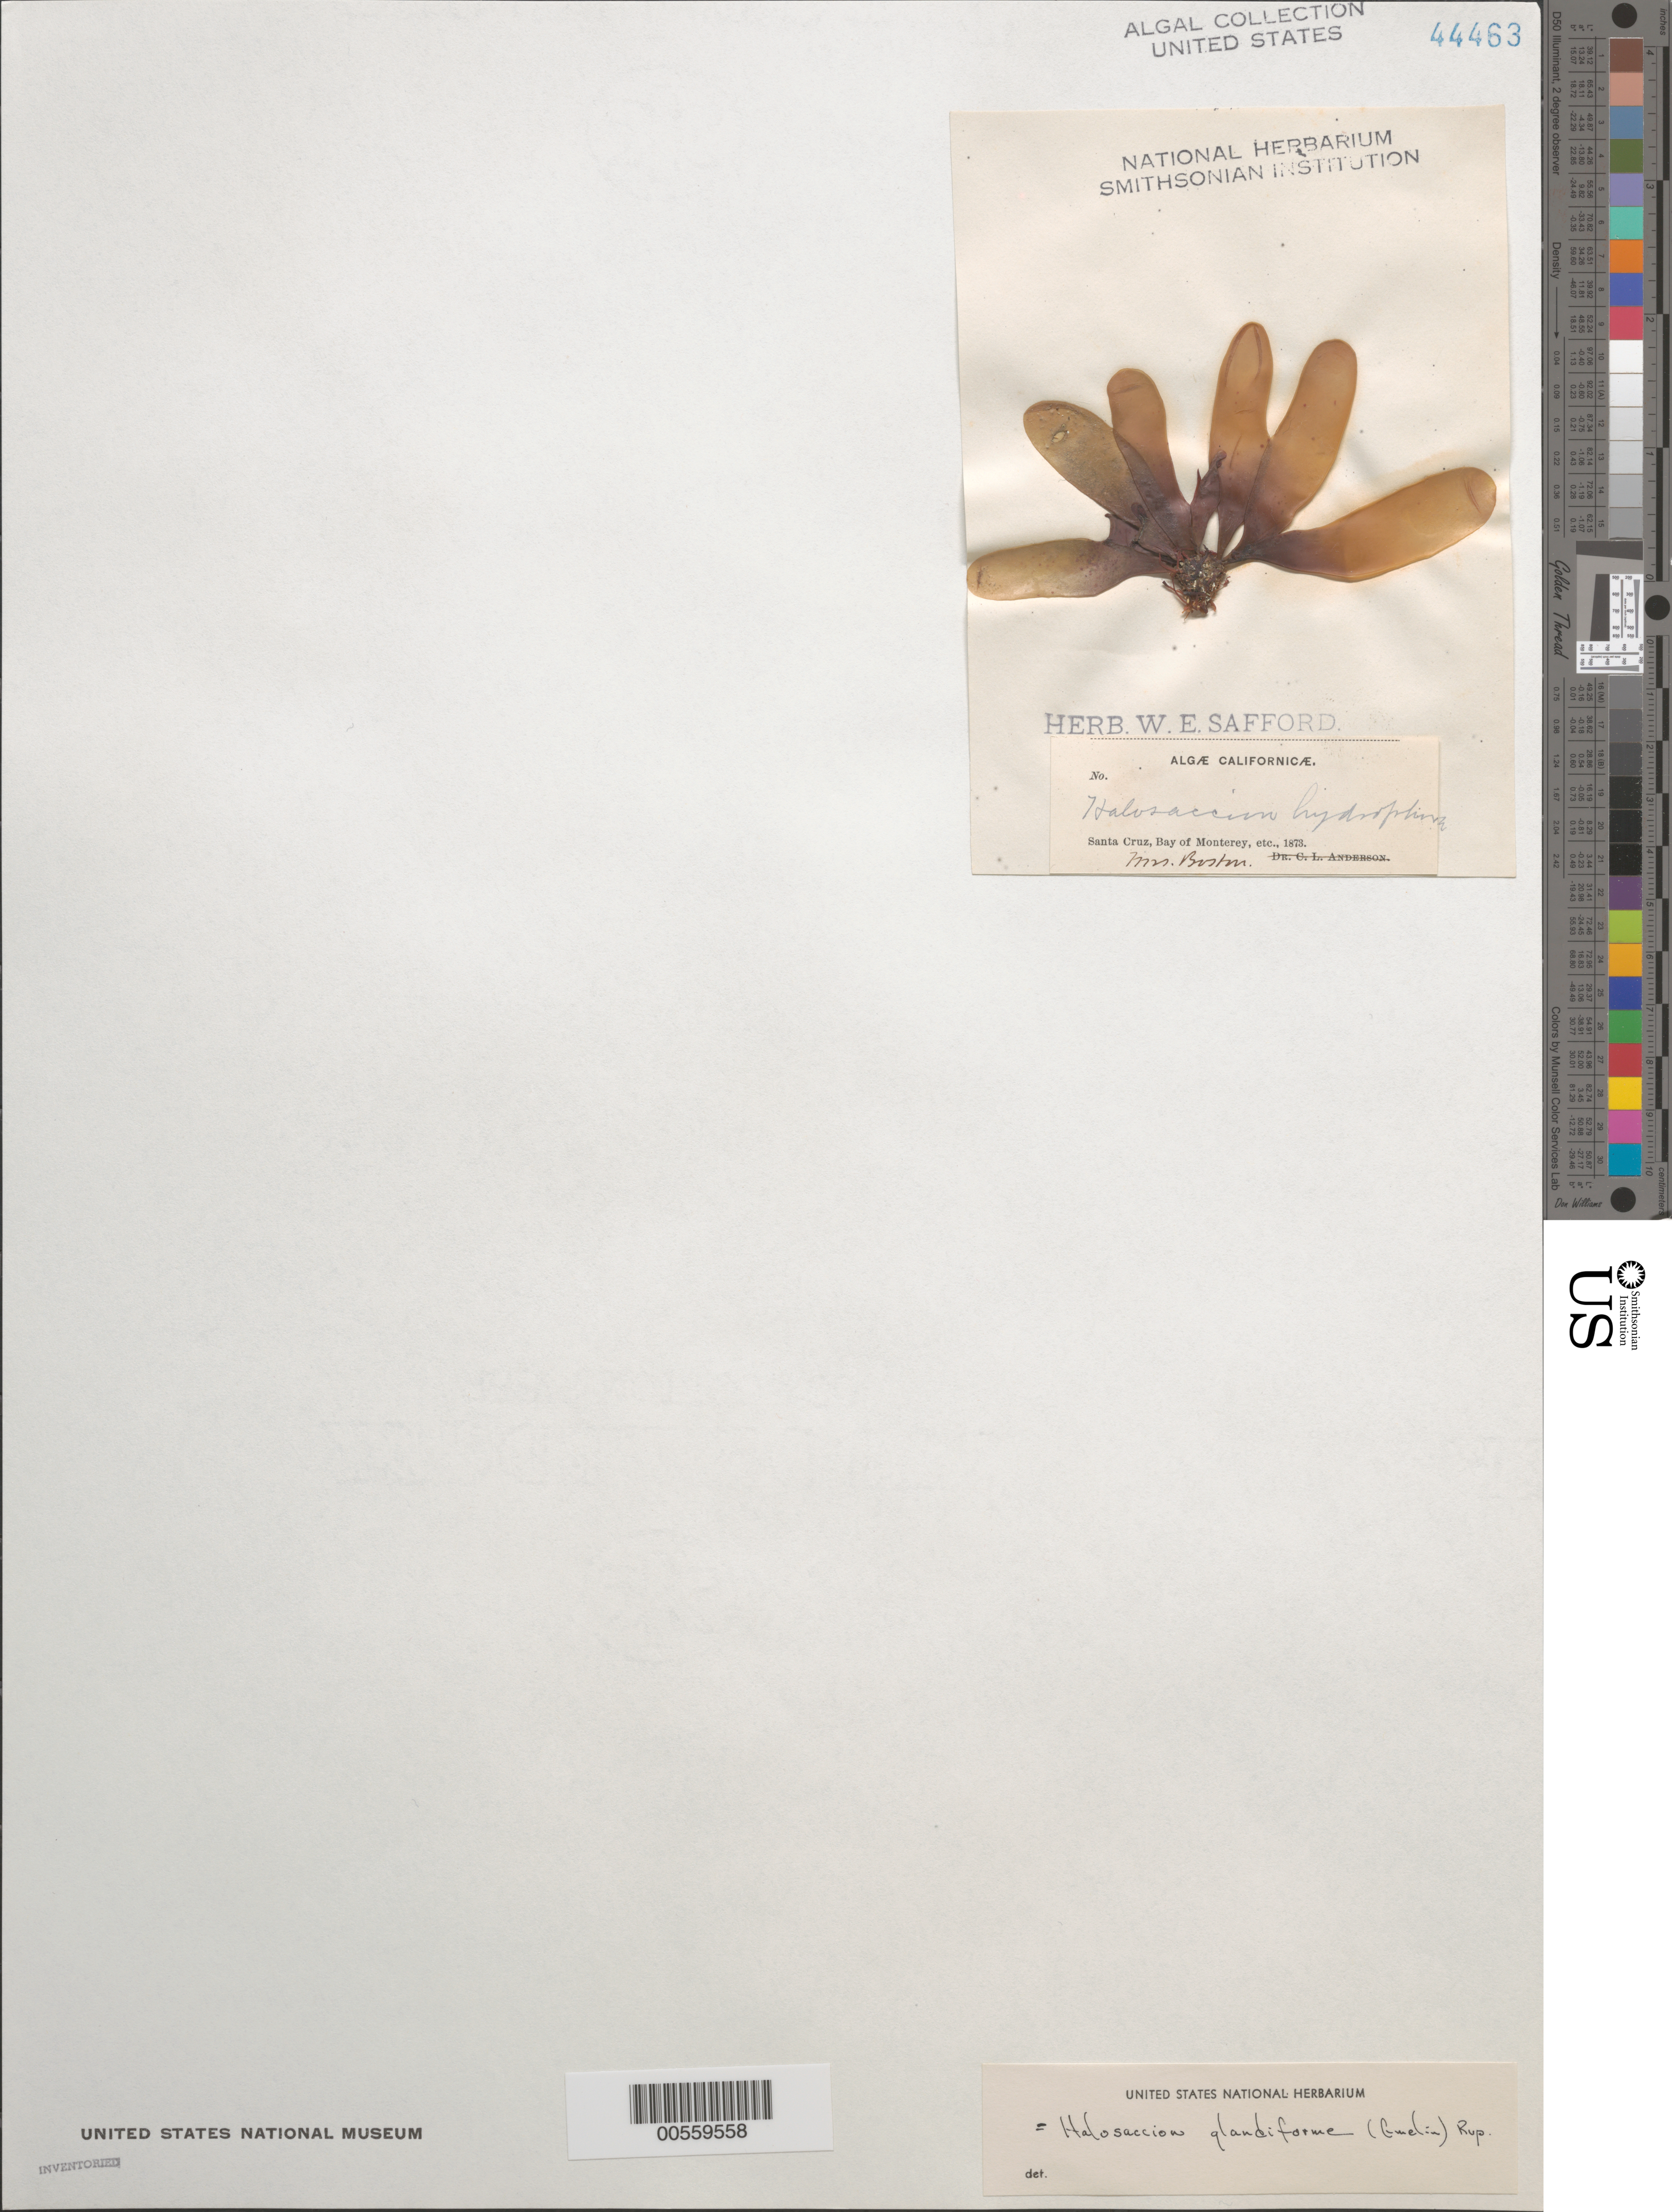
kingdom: Plantae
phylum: Rhodophyta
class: Florideophyceae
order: Palmariales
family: Palmariaceae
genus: Halosaccion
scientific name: Halosaccion glandiforme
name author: (S.G. Gmel.) Rupr.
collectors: Boston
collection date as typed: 1873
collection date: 1873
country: United States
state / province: California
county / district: Santa Cruz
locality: Santa Cruz, Monterey Bay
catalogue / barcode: US 44463